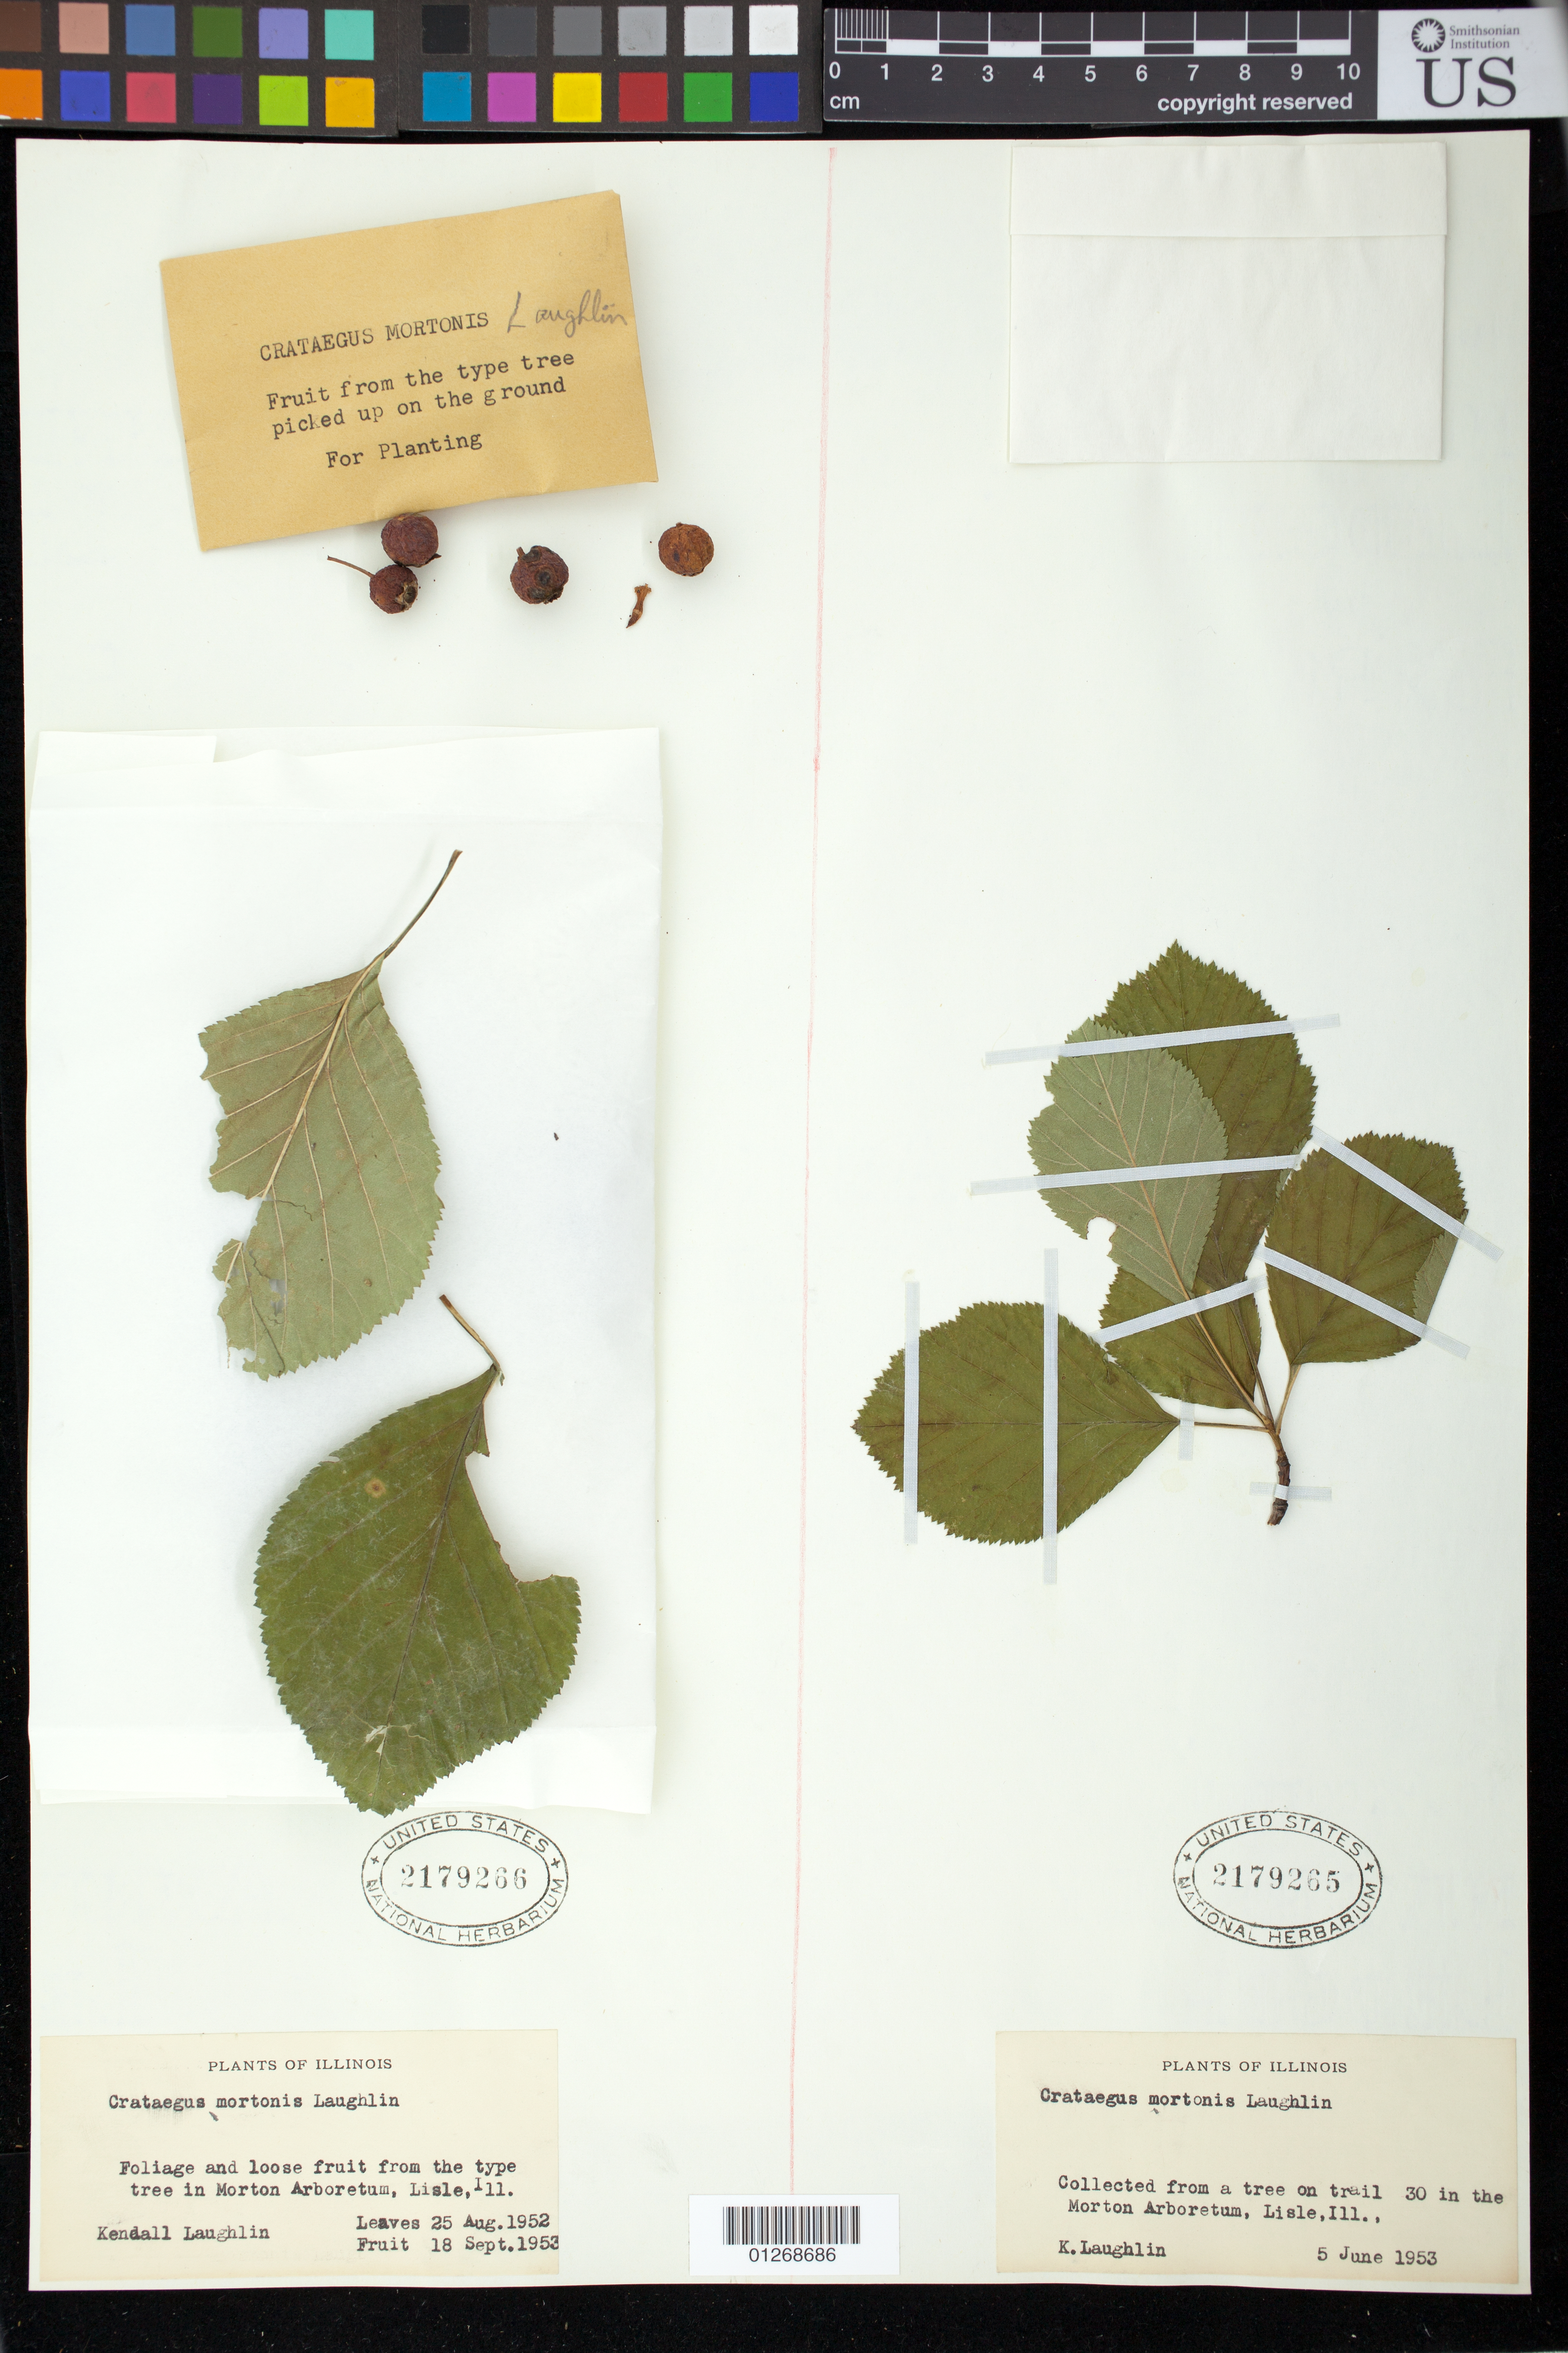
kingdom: Plantae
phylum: Tracheophyta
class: Magnoliopsida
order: Rosales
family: Rosaceae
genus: Crataegus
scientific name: Crataegus mortonis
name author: Laughlin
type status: Possible Type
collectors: K. Laughlin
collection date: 1952-08-25,1953-09-18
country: United States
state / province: Illinois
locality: Morton Arboretum, Lisle, Ill.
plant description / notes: Name rather ambiguously typified. This sheet mounted with "Foliage and loose fruit from the type tree in Morton Arboretum, Lisle, Ill. Leaves 25 Aug. 1952. Fruit 18 Sept. 1953", and is also mounted with an element (USNH 2179265) that is apparently not type material.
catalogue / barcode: US 2179266